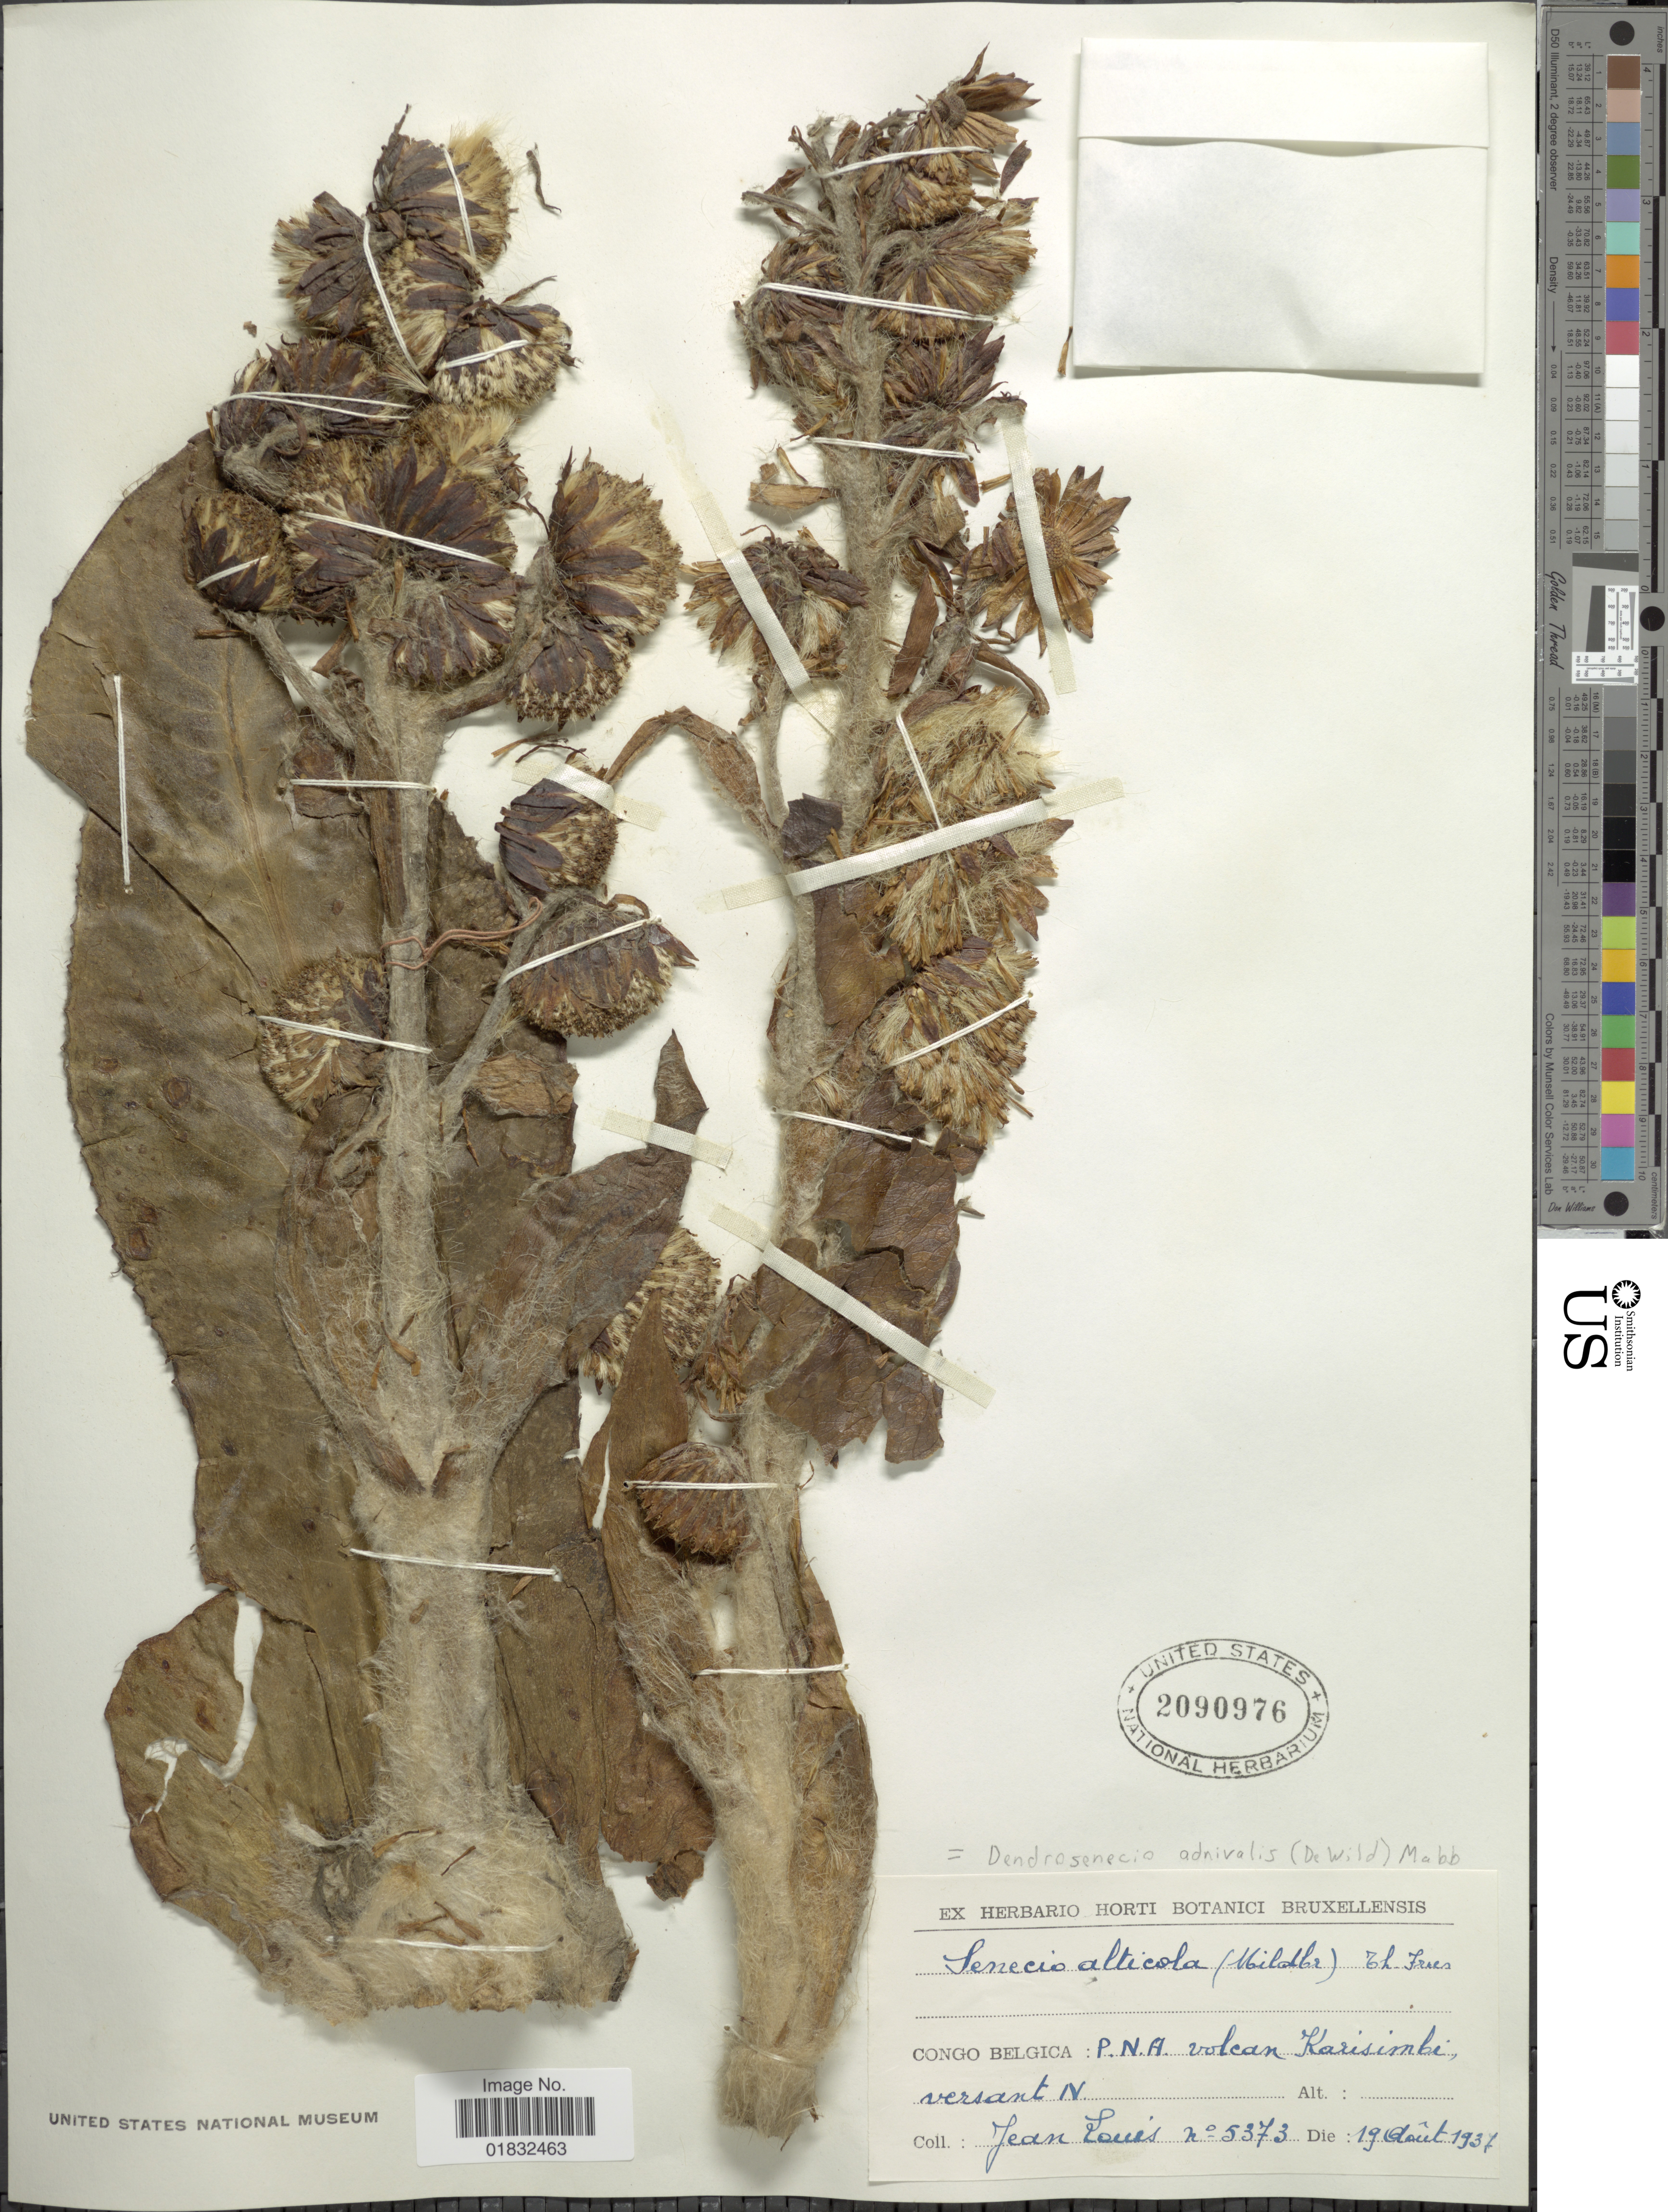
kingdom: Plantae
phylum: Tracheophyta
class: Magnoliopsida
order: Asterales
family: Asteraceae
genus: Dendrosenecio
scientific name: Dendrosenecio adnivalis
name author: (Stapf) E.B. Knox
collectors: J. Louis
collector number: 5373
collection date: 1937-08-19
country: Congo, Democratic Republic of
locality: Congo Belgica: P.N.A. volcan Karisimki, versant N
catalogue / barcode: US 2090976